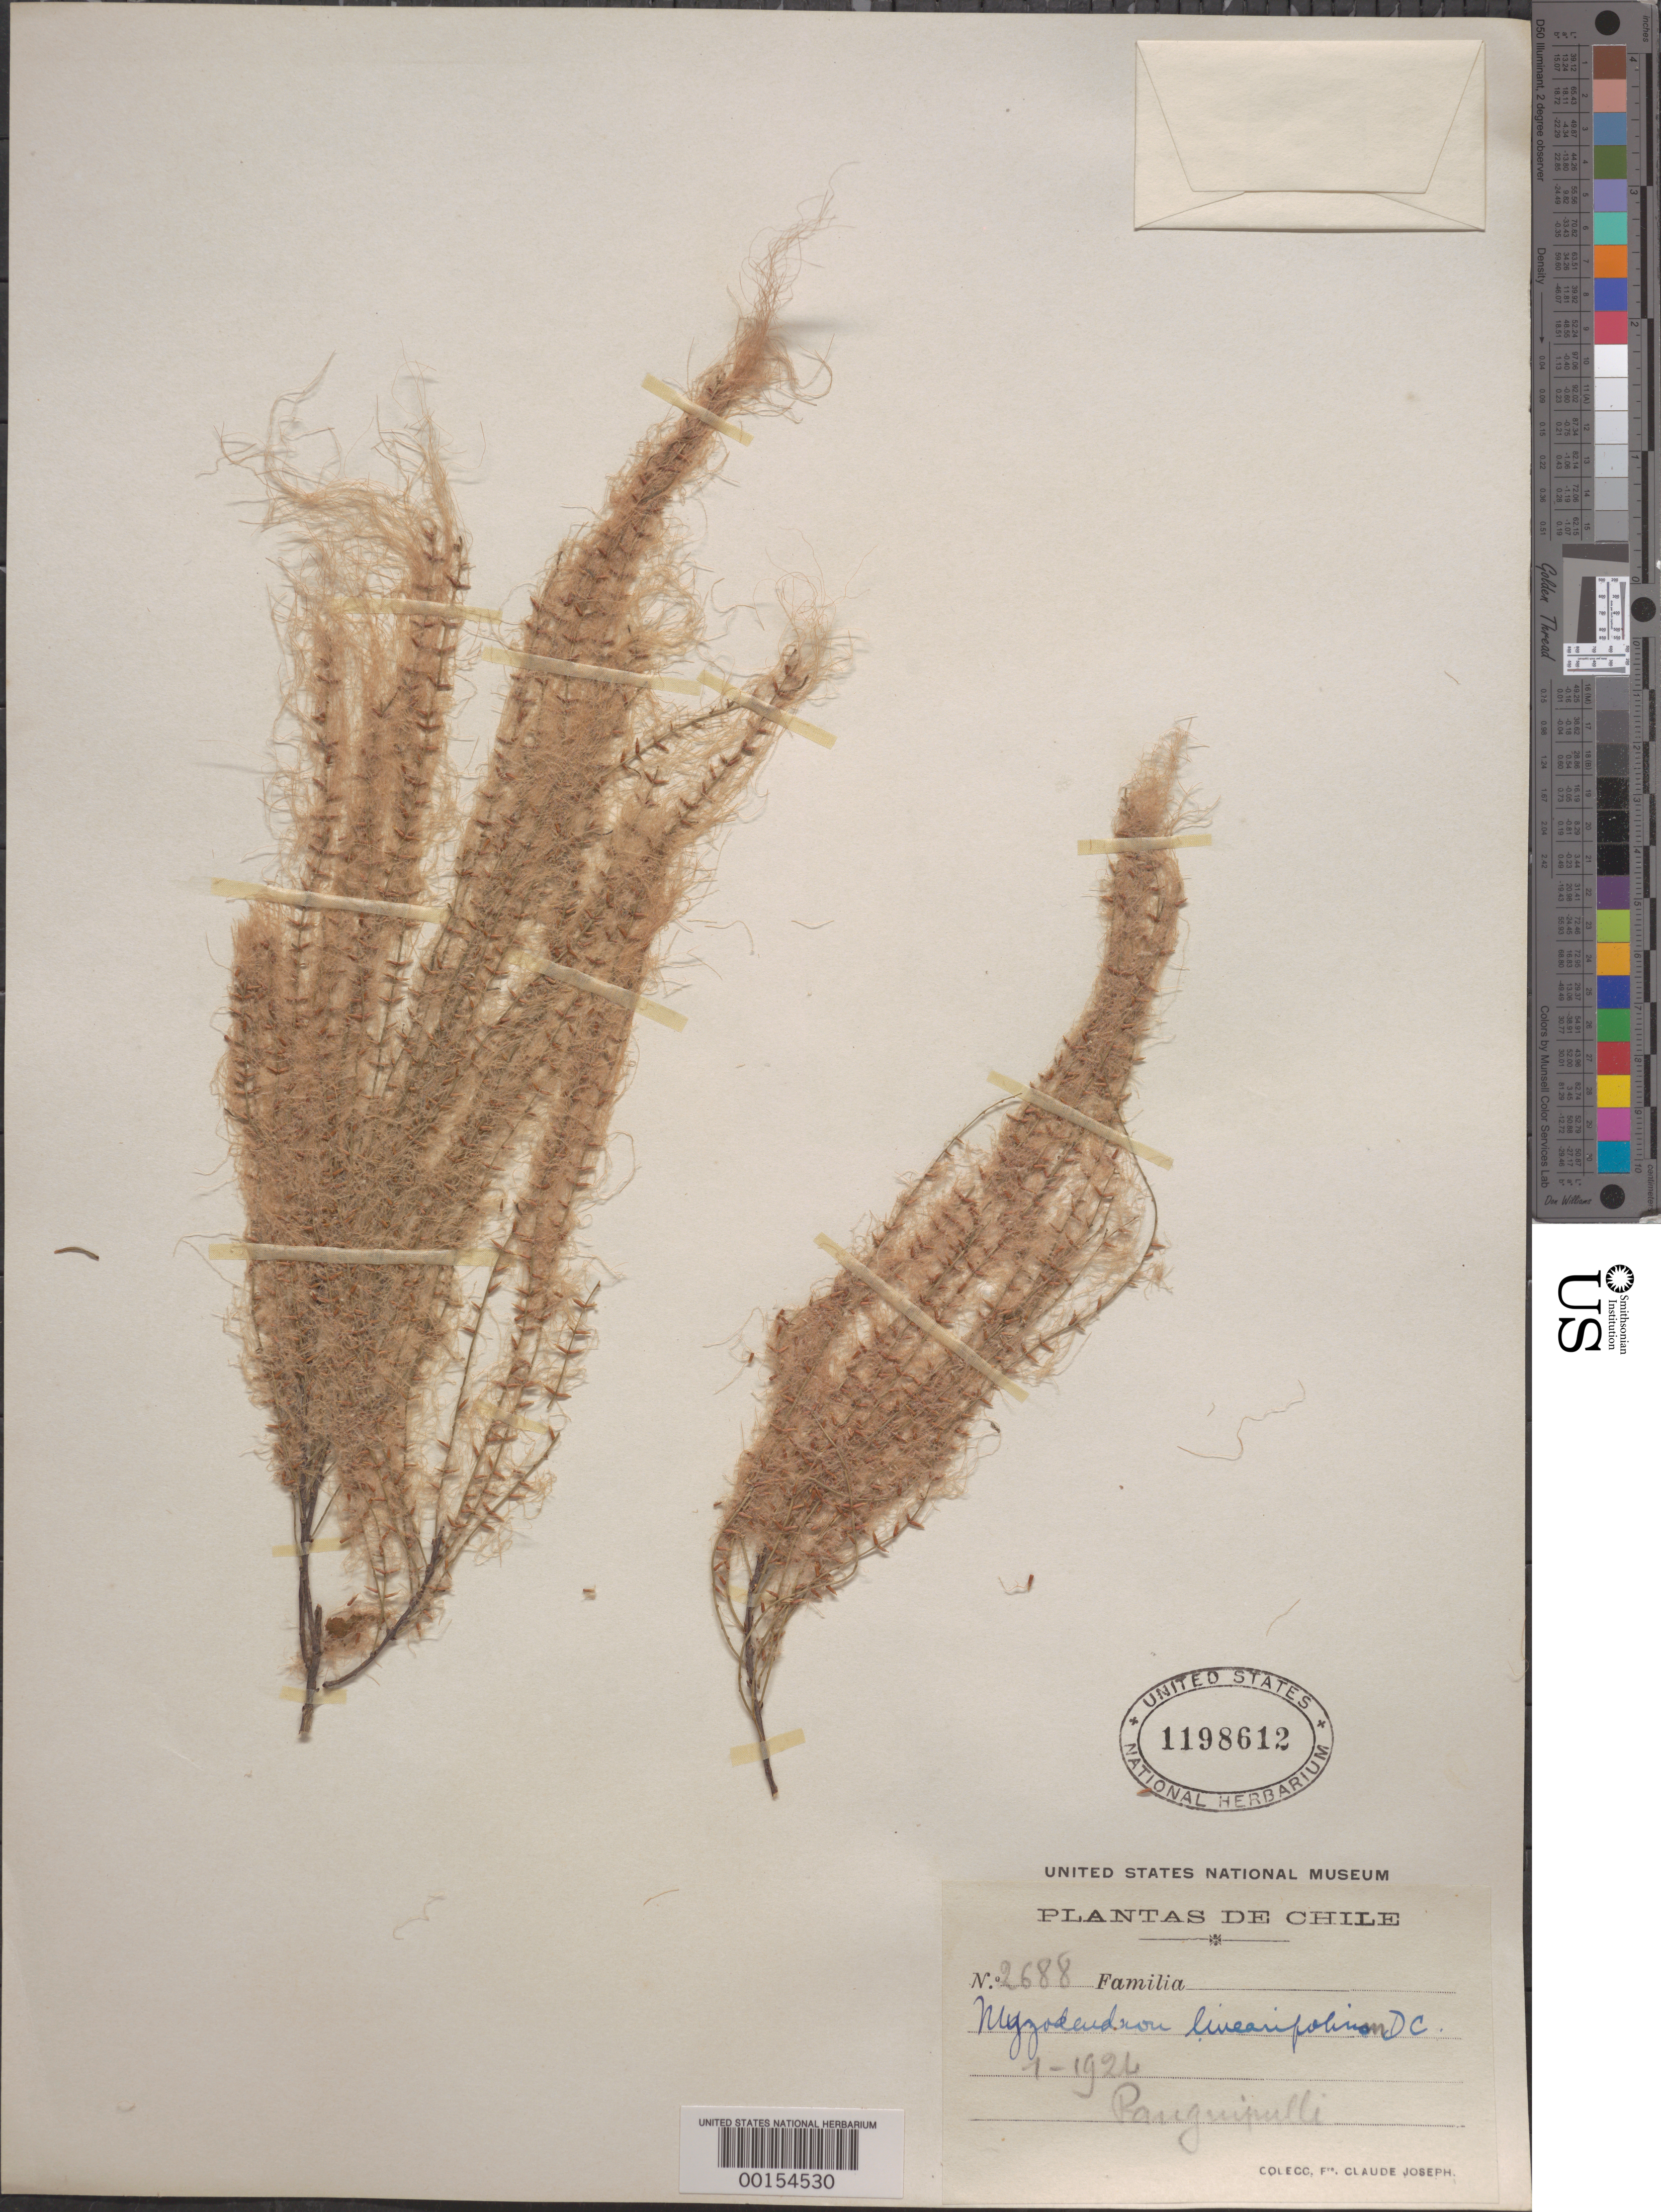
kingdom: Plantae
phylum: Tracheophyta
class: Magnoliopsida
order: Santalales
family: Misodendraceae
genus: Misodendrum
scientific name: Misodendrum linearifolium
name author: DC.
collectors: Frere Claude Joseph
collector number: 2688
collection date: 1924-01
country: Chile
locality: Panguipulli.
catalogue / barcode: US 1198612